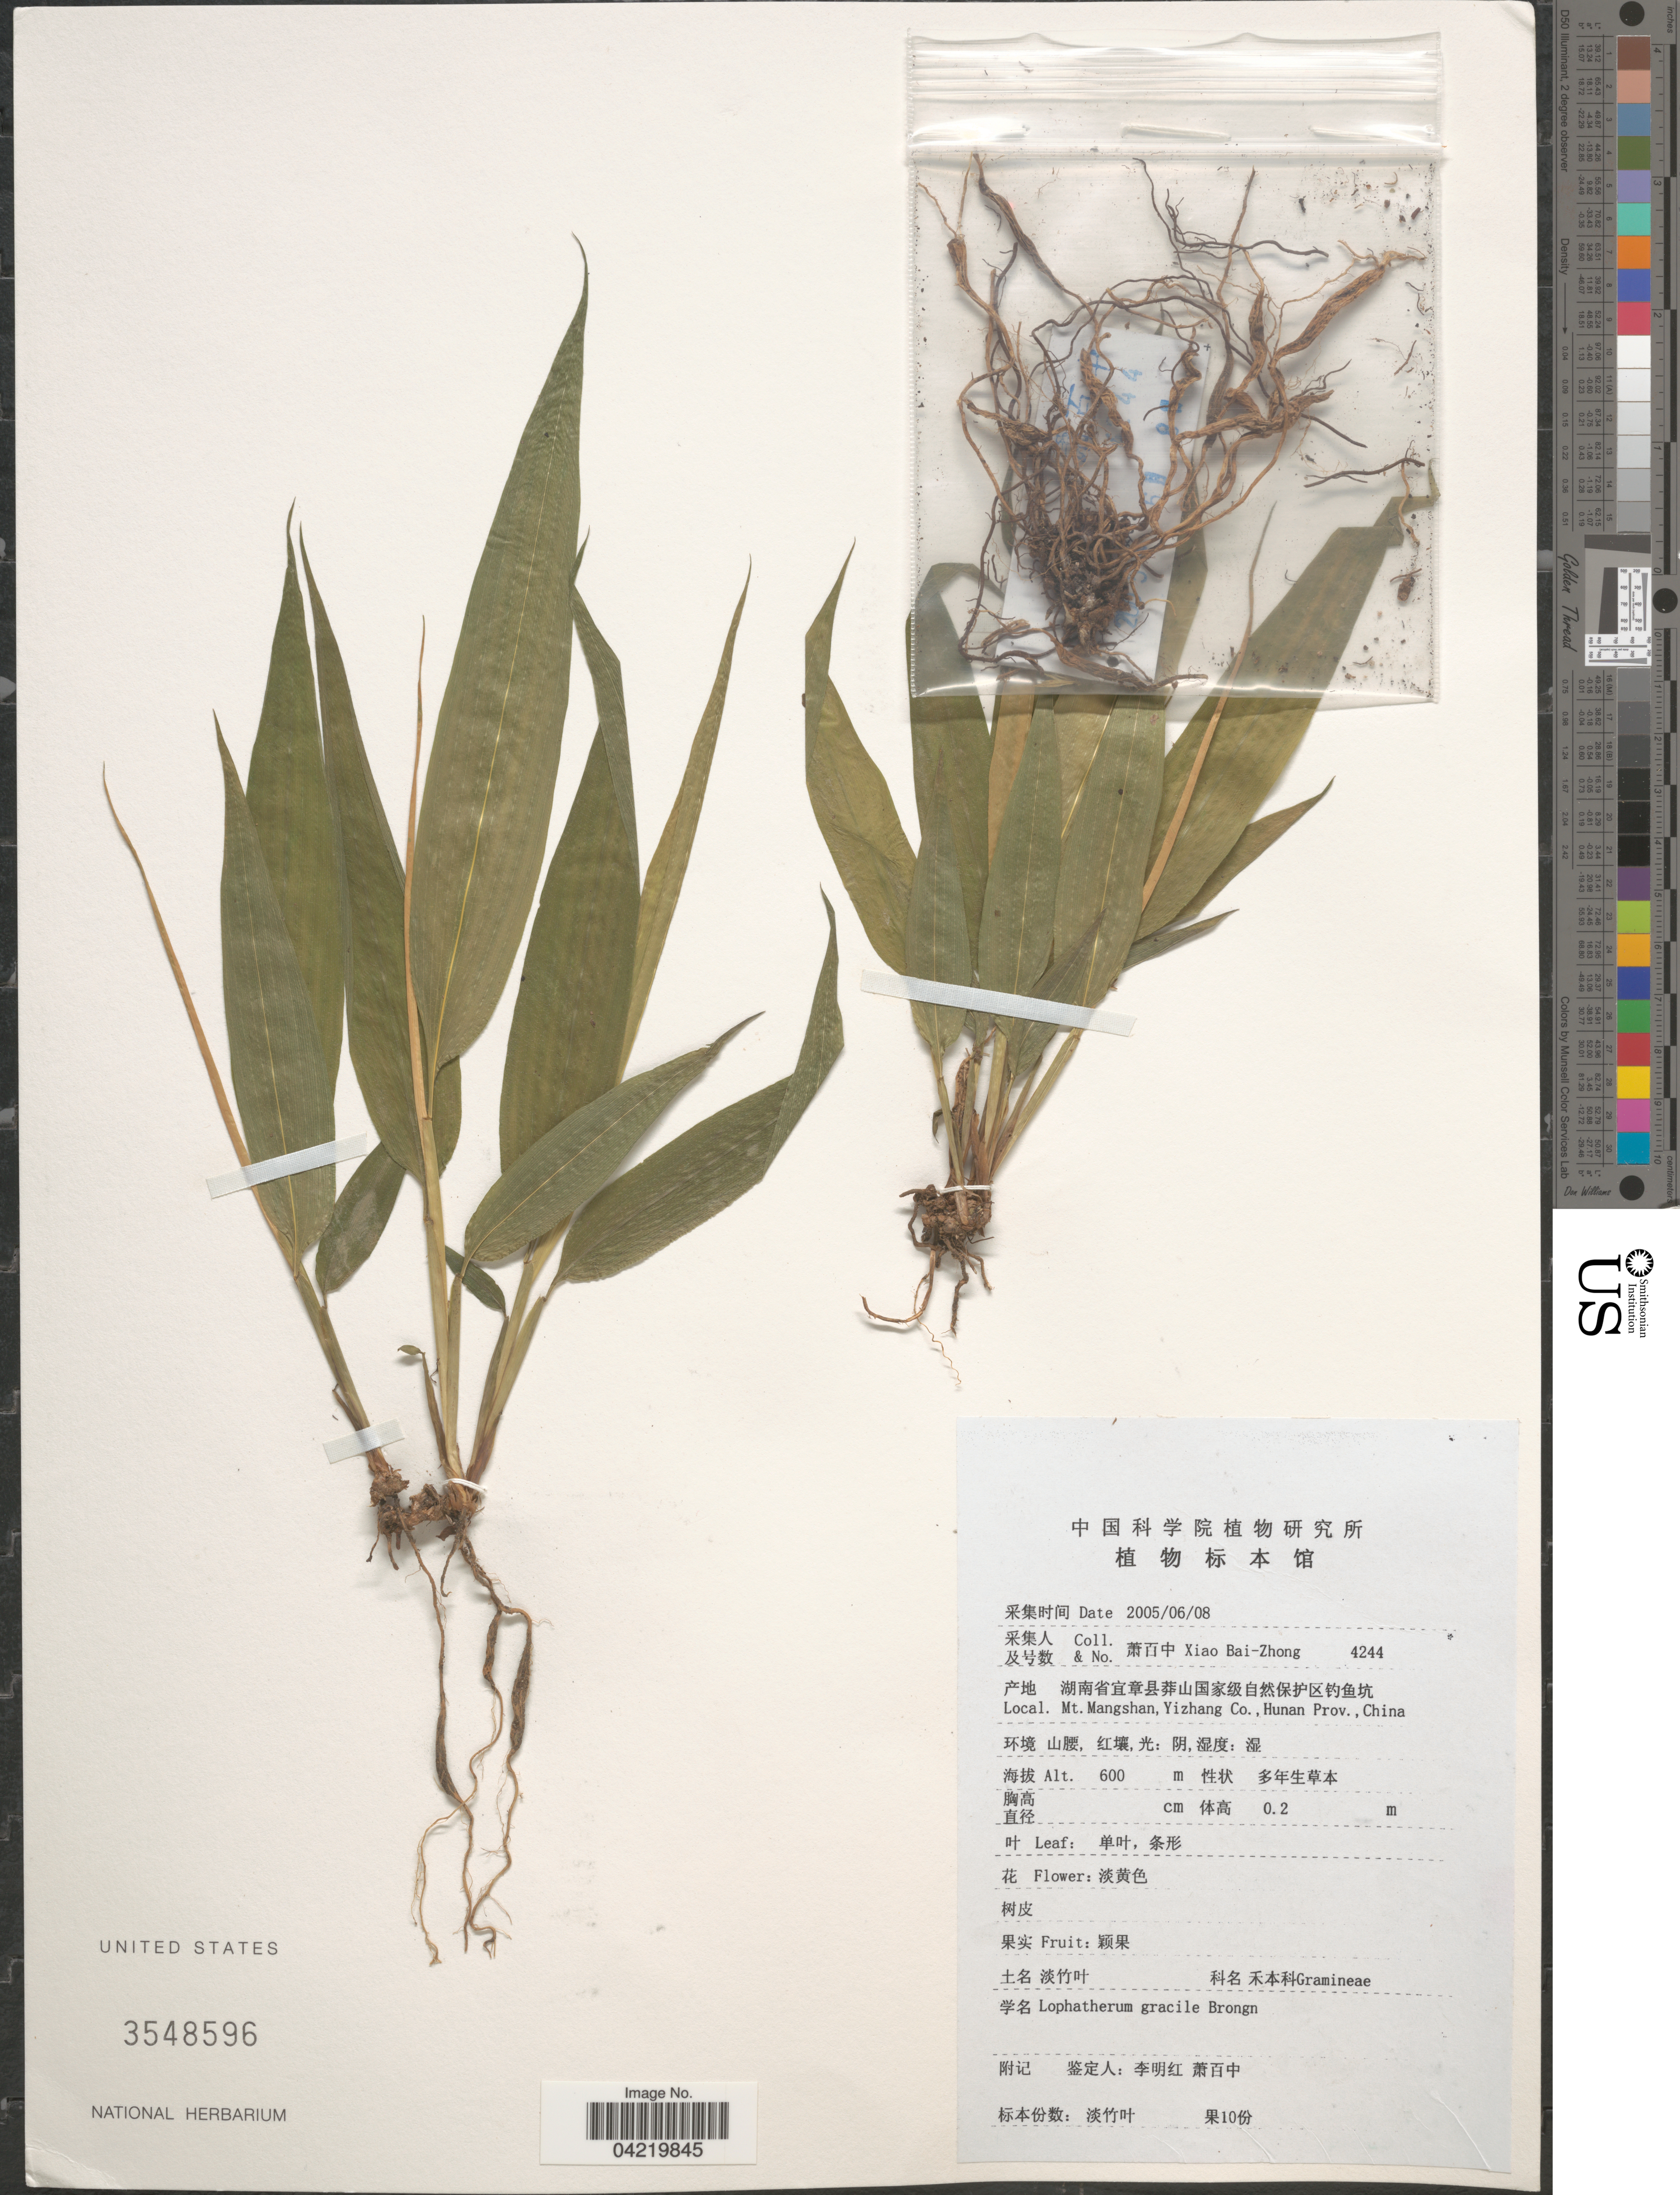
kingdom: Plantae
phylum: Tracheophyta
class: Liliopsida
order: Poales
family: Poaceae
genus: Lophatherum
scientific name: Lophatherum gracile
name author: Brongn.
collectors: B. Z. Xiao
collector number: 4244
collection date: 2005-06-08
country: China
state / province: Hunan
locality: Mt. Mangshan, Yizhang Co. X.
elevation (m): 600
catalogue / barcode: US 3548596